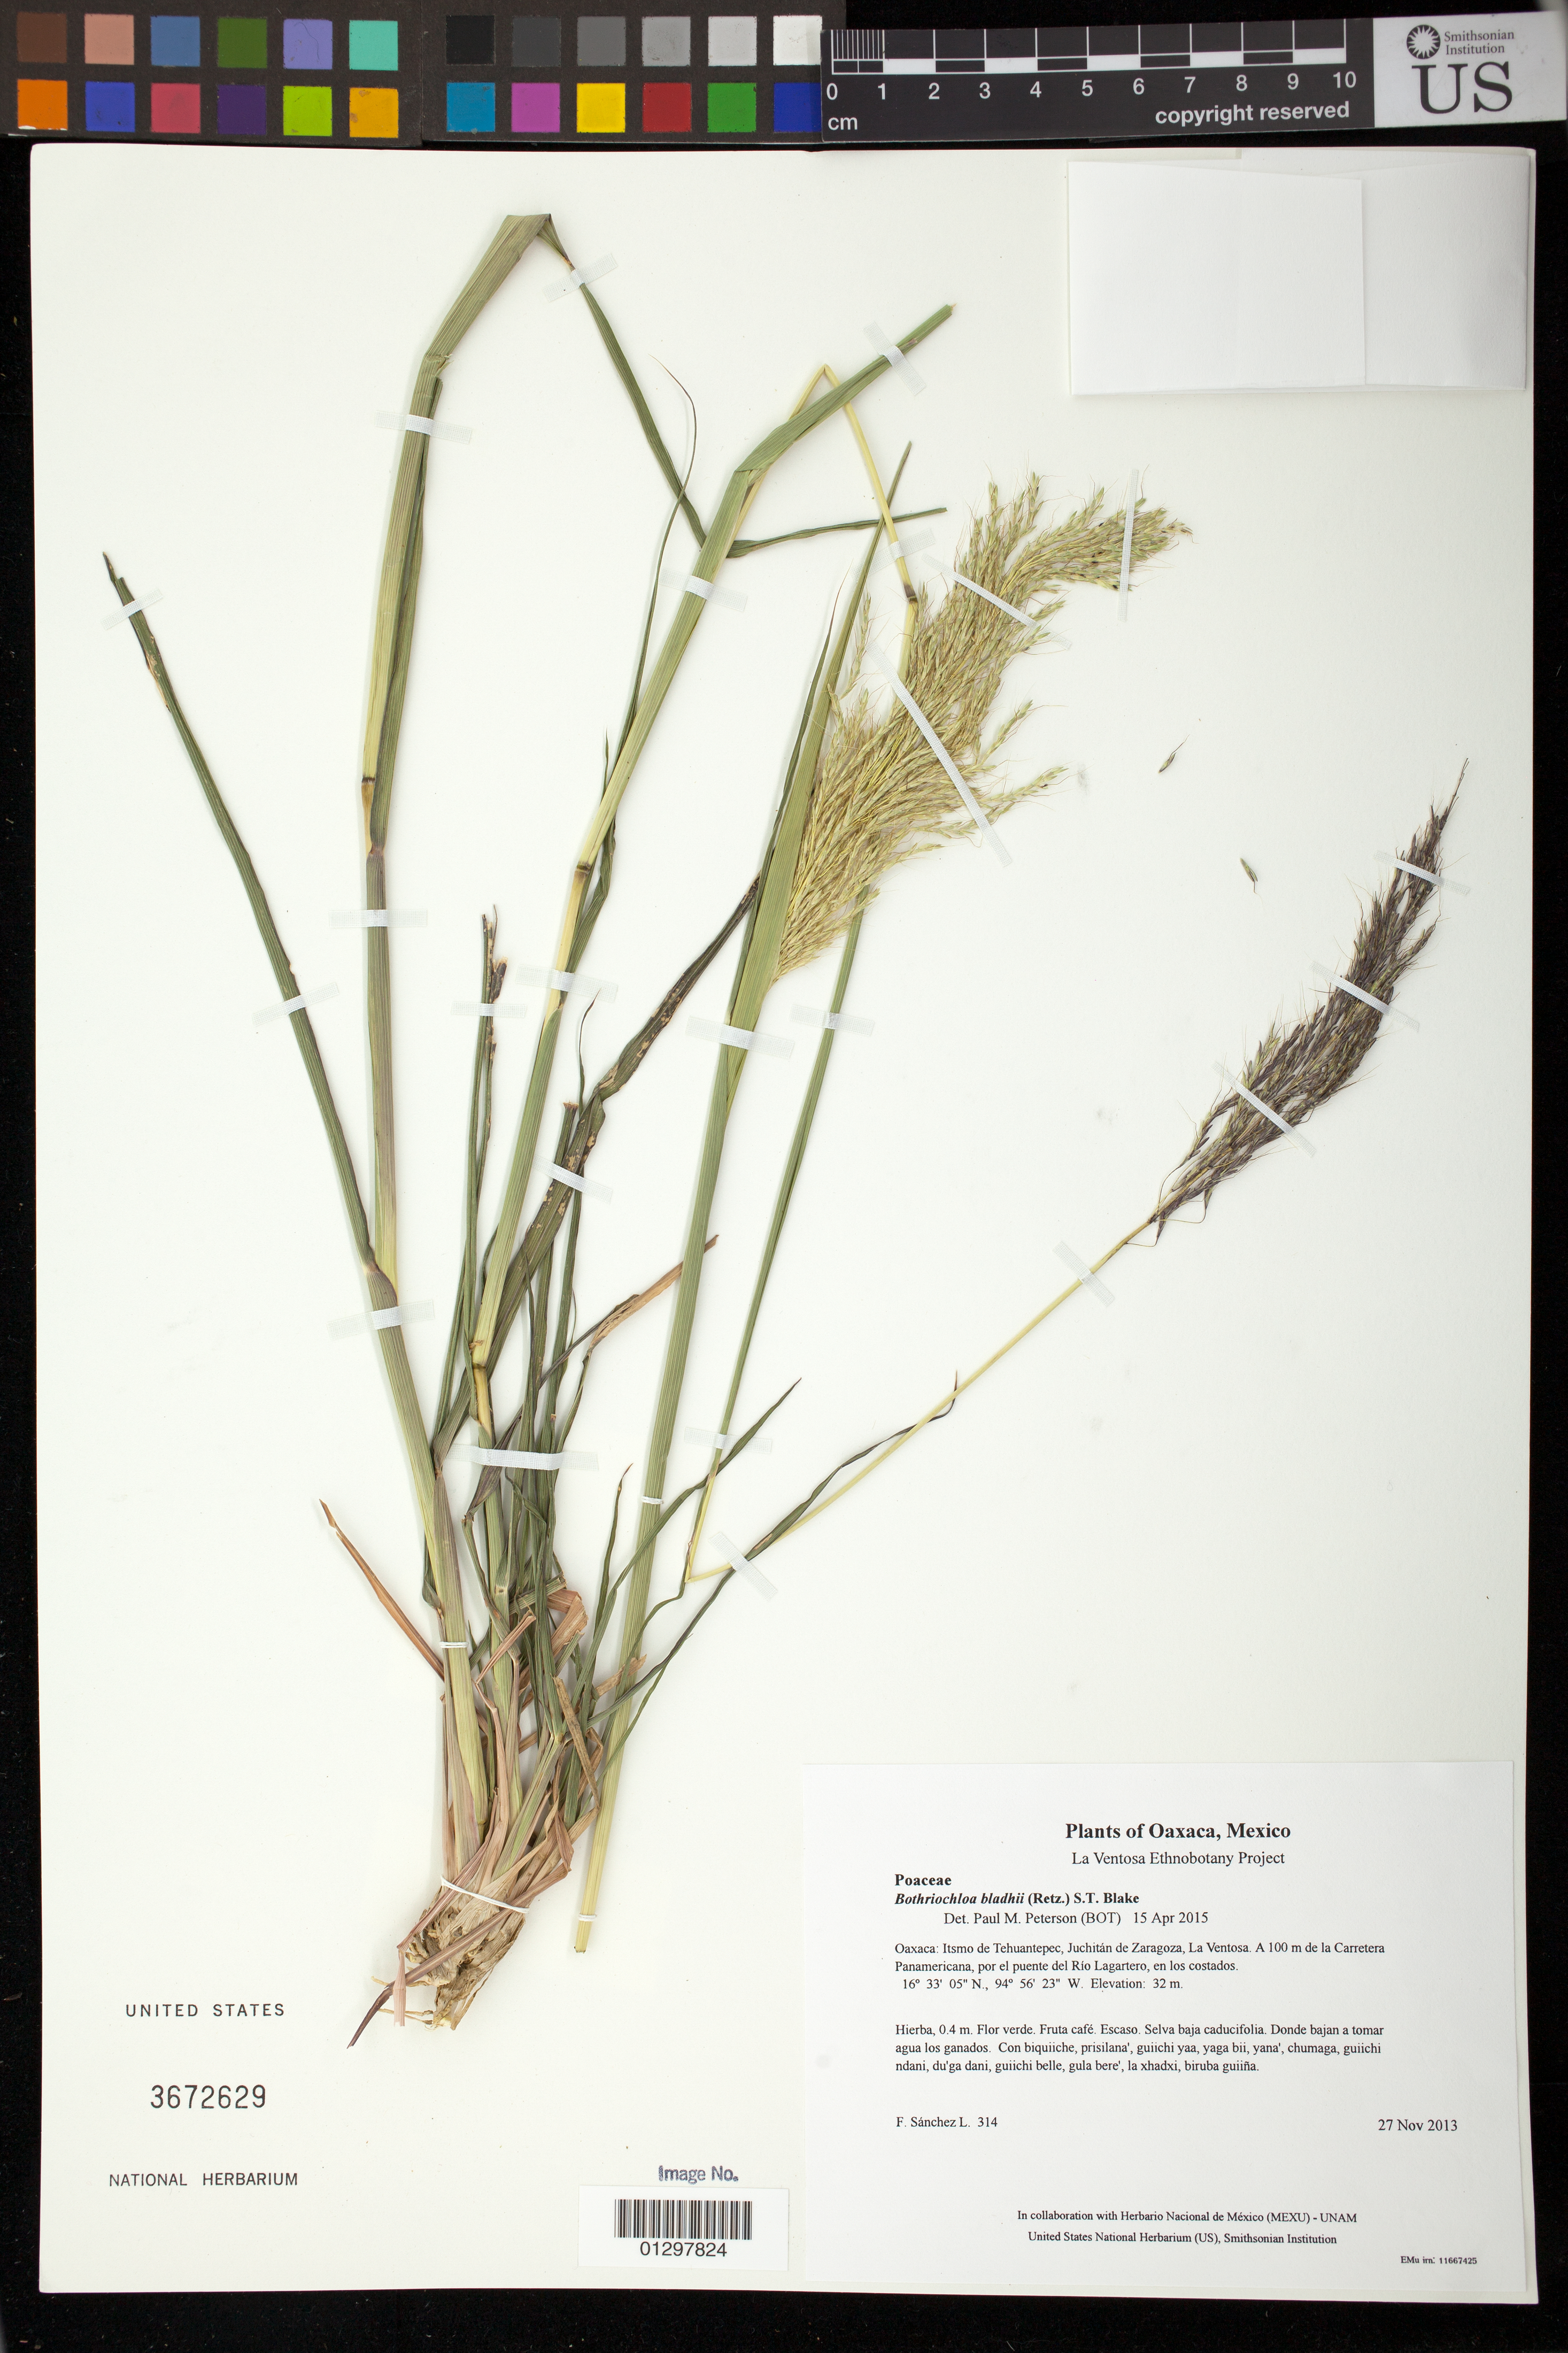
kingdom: Plantae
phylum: Tracheophyta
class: Liliopsida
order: Poales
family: Poaceae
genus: Bothriochloa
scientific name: Bothriochloa bladhii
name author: (Retz.) S.T. Blake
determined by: Peterson, Paul M., (BOT), Smithsonian Institution - National Museum of Natural History (UNITED STATES)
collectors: F. Sánchez L.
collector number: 314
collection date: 2013-11-27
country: Mexico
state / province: Oaxaca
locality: Itsmo de Tehuantepec, Juchitán de Zaragoza, La Ventosa. A 100 m de la Carretera Panamericana, por el puente del Río Lagartero, en los costados.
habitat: Selva baja caducifolia. Donde bajan a tomar agua los ganados.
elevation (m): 32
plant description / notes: JEBOT, MEXU, SERO, US; Guixi. 0.4 m. Guie' naga'. Cuaananaxhi namuu. Huaxie'.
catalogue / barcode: US 3672629